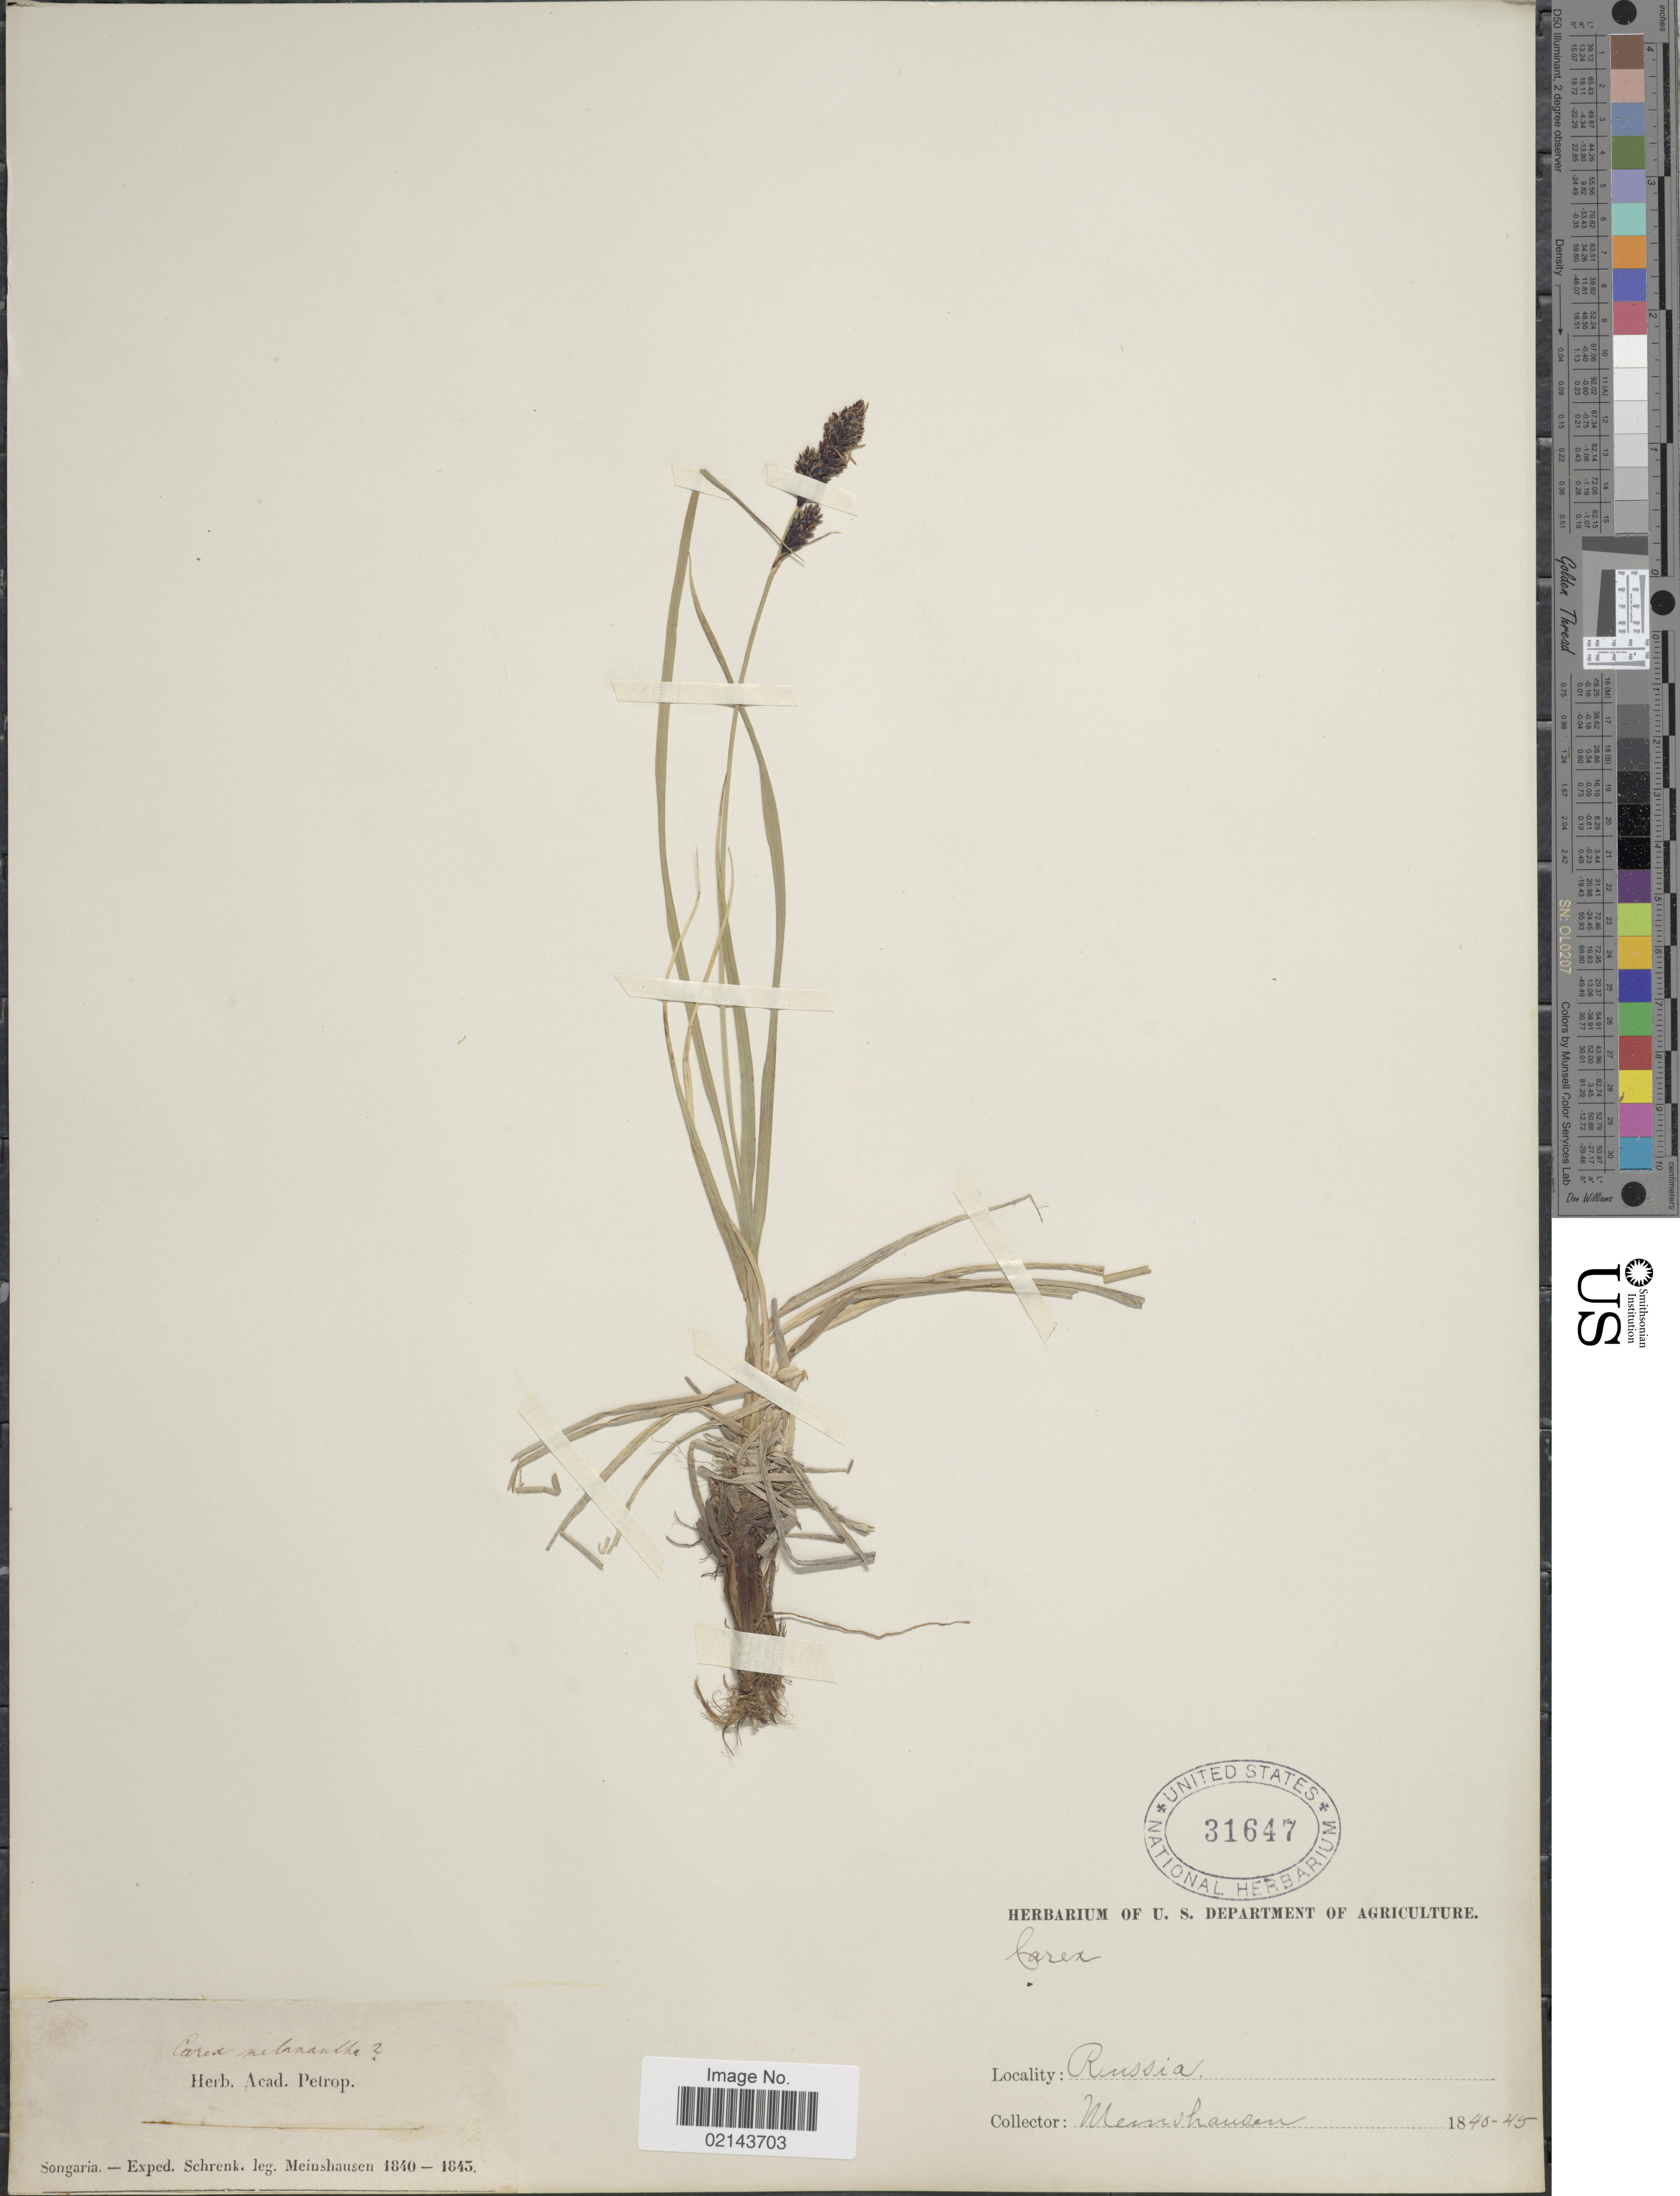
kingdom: Plantae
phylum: Tracheophyta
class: Liliopsida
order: Poales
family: Cyperaceae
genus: Carex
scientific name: Carex sp.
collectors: Meinshausen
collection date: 1840/1845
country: Russian Federation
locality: Songaria, Russia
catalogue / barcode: US 31647